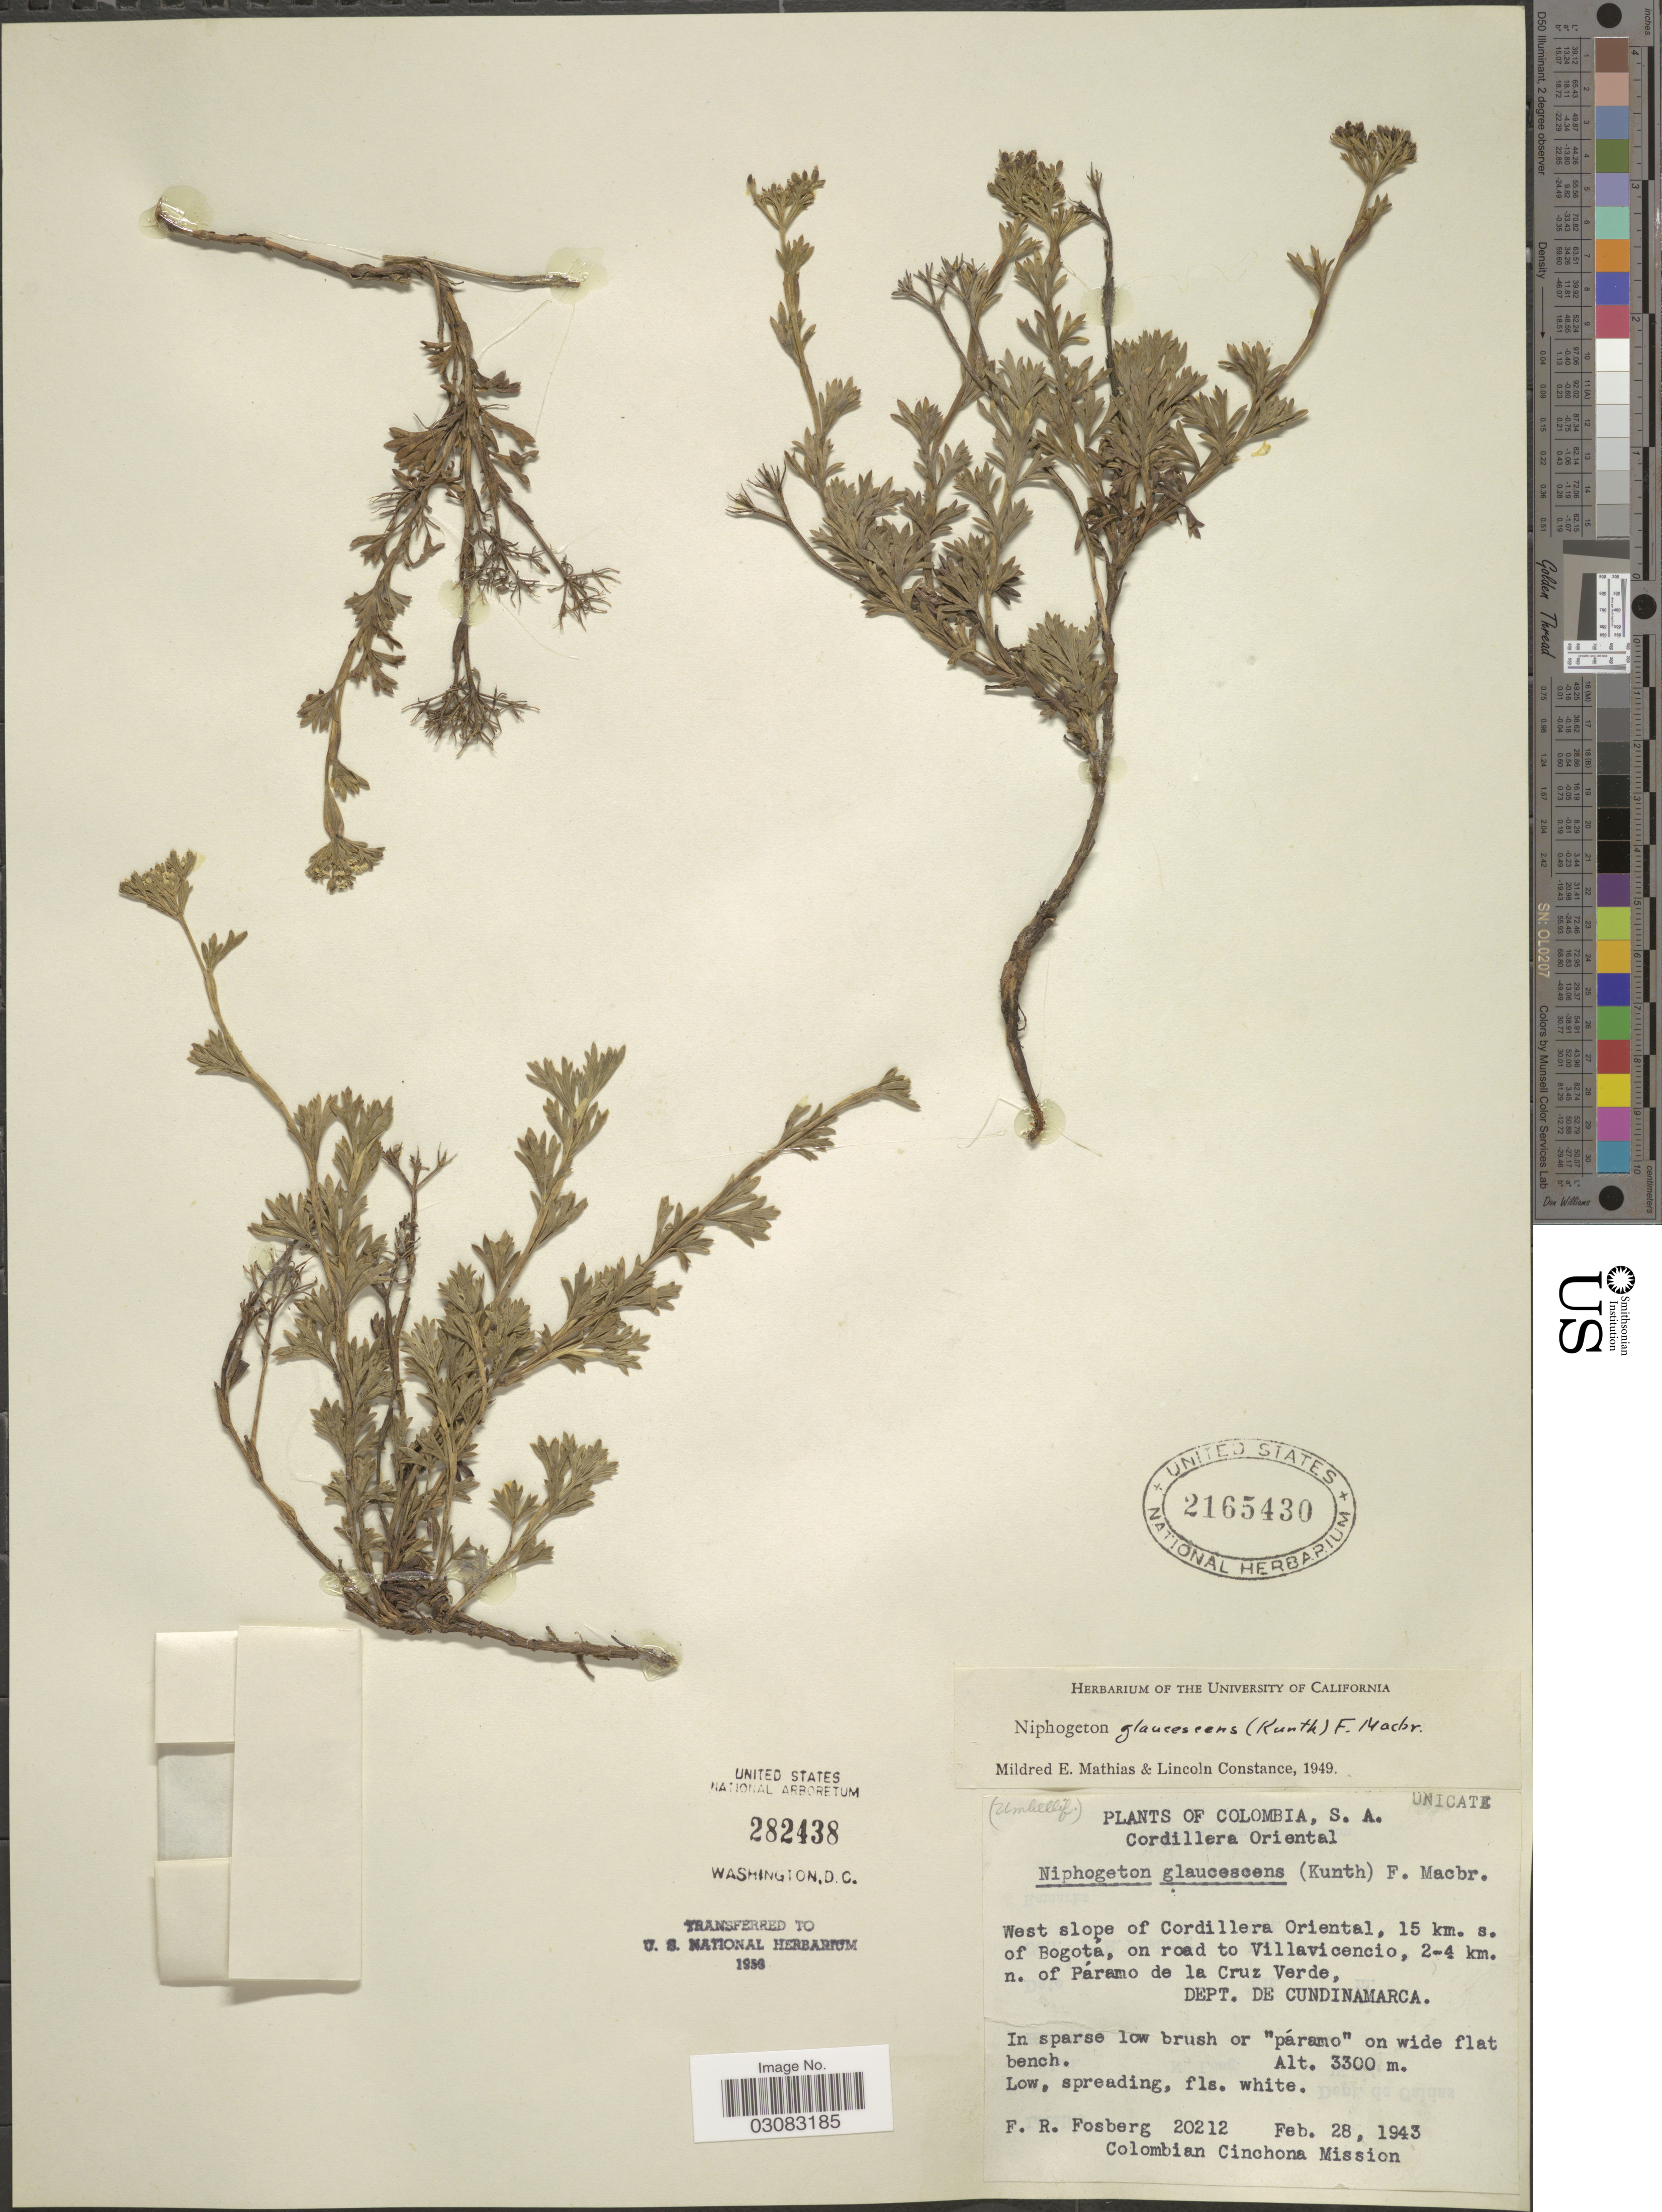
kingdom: Plantae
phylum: Tracheophyta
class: Magnoliopsida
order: Apiales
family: Apiaceae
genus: Niphogeton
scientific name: Niphogeton glaucescens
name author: (Kunth) J.F. Macbr.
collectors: F. R. Fosberg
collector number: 20212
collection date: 1943-02-28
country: Colombia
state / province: Cundinamarca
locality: Cordillera Oriental. West slope of Cordillera Oriental, 15 km. s. of Bogota, on road to Villavicencio, 2-4 km. n. of Páramo de la Cruz Verde, Dept. de Cundinamarca.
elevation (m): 3300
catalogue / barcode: US 2165430